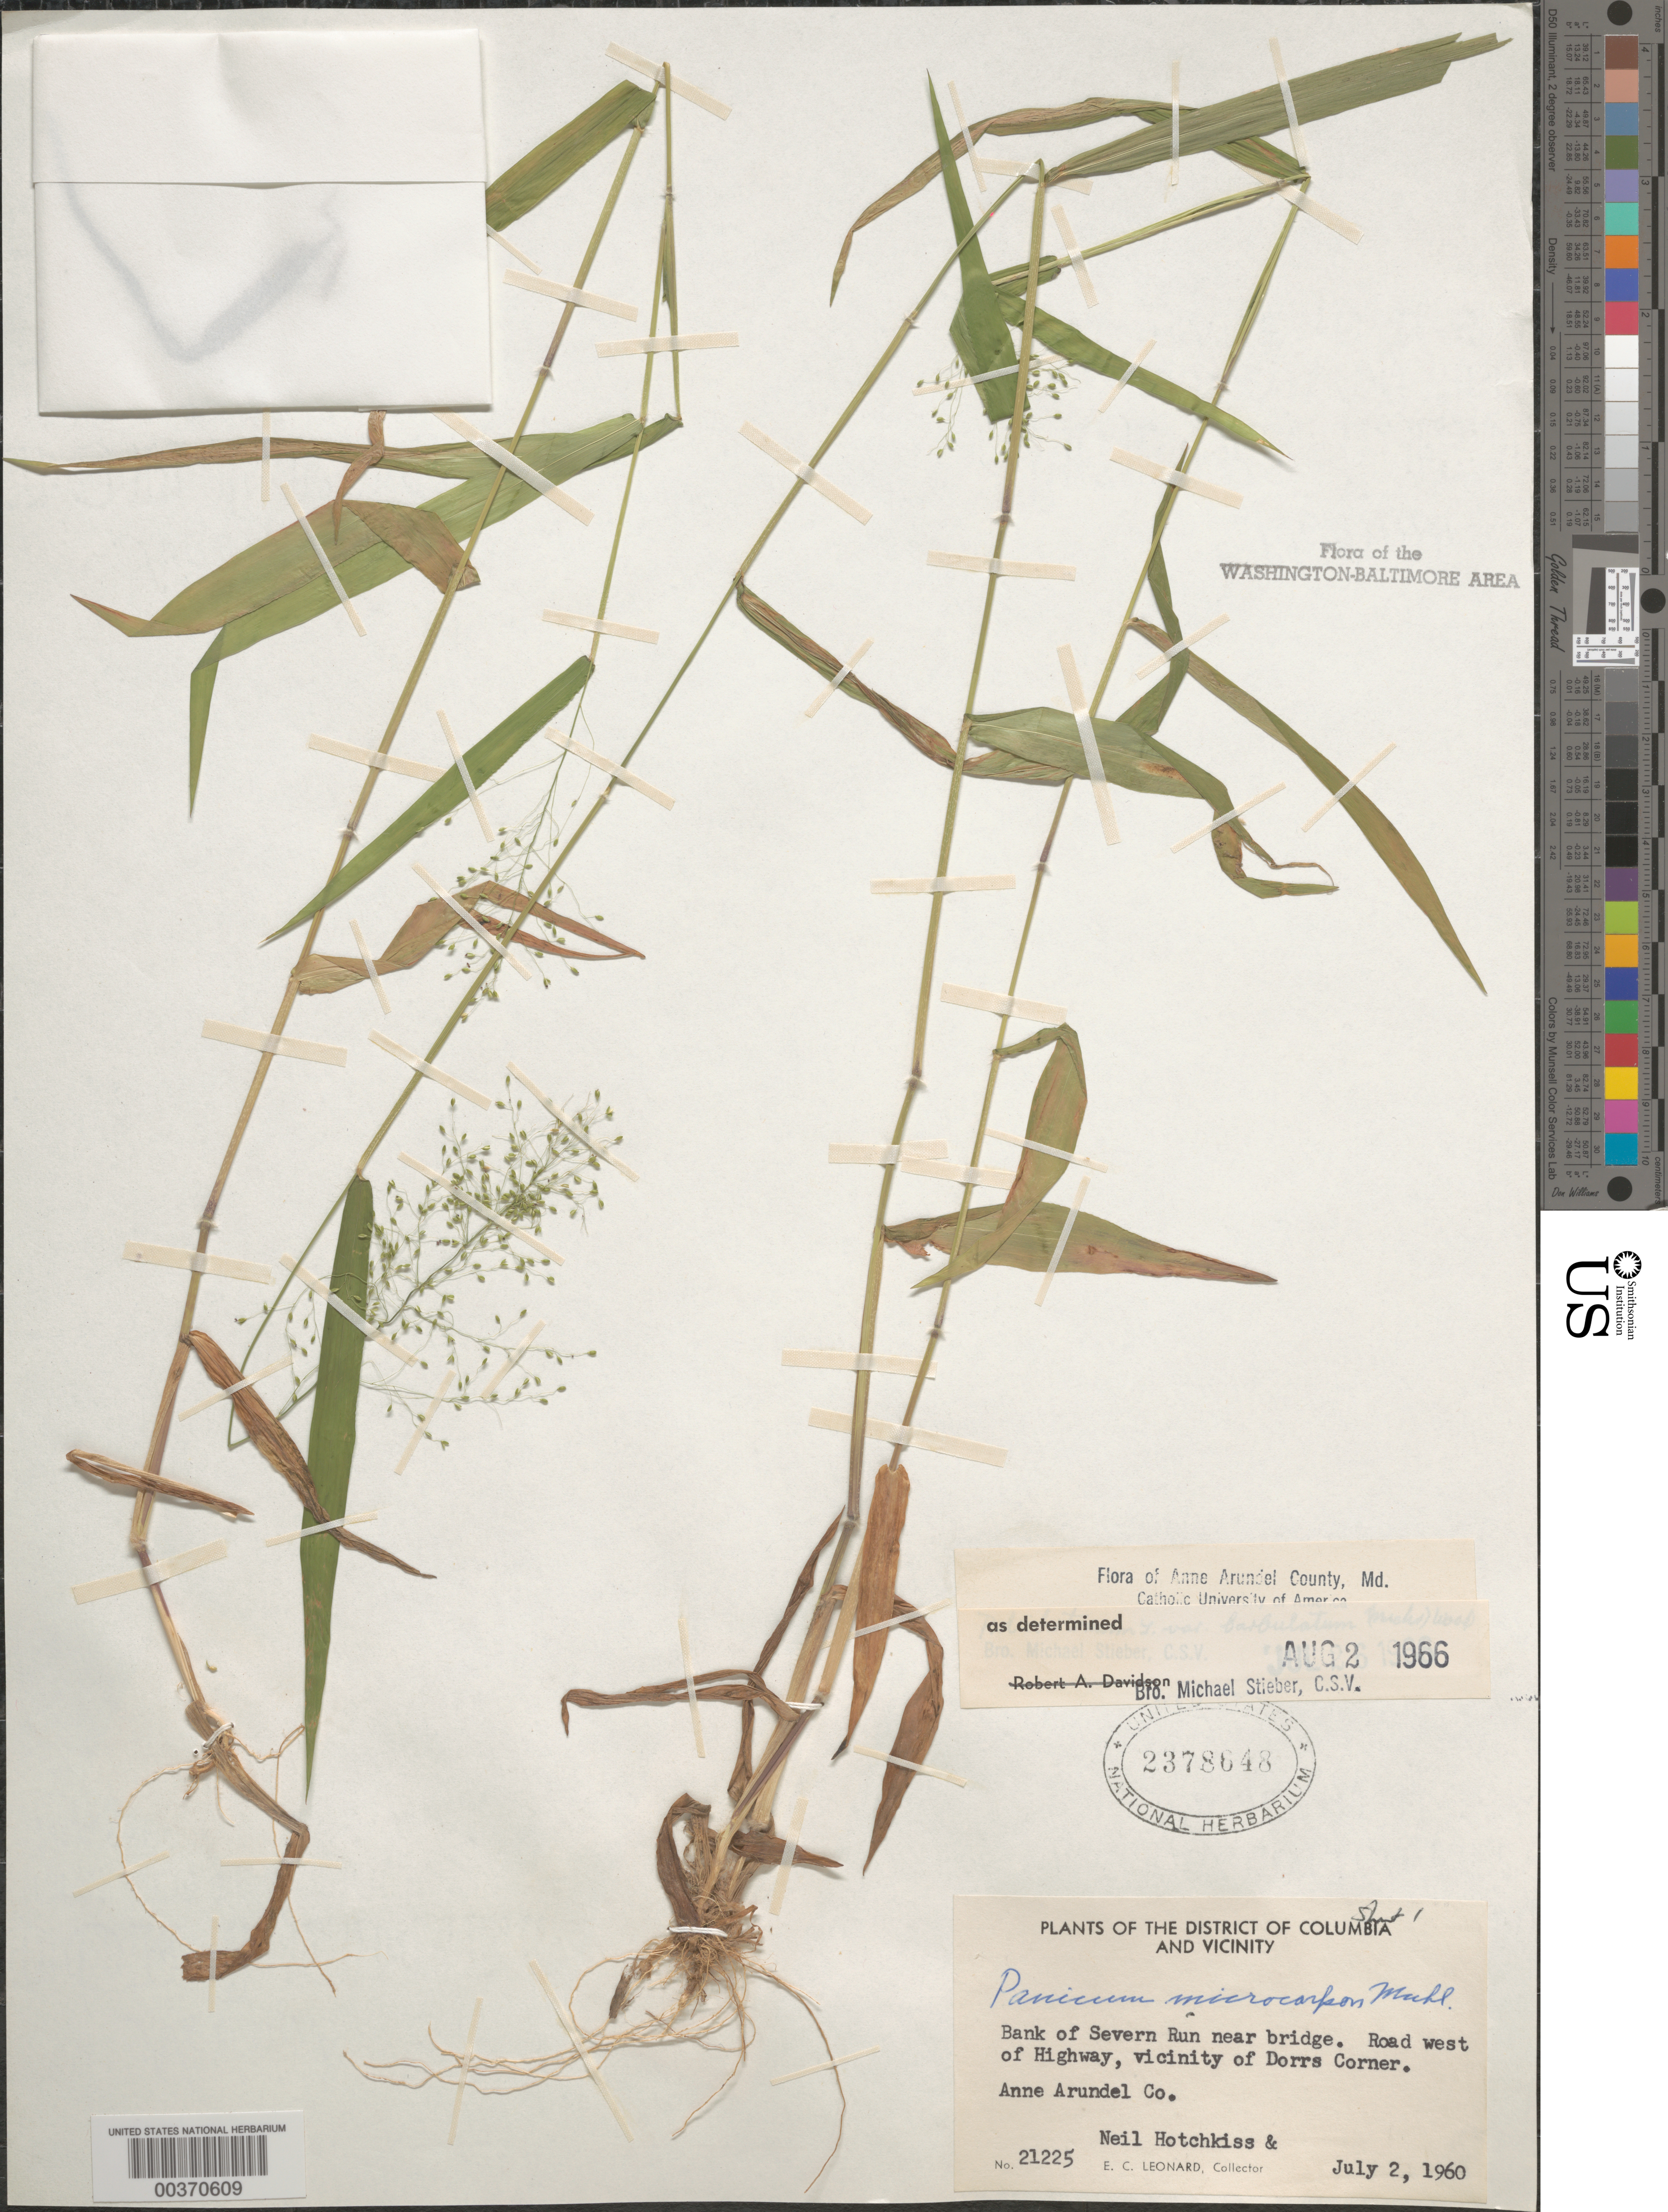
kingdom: Plantae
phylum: Tracheophyta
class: Liliopsida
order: Poales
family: Poaceae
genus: Dichanthelium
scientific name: Dichanthelium dichotomum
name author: (L.) Gould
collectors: N. Hotchkiss & E. C. Leonard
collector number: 21225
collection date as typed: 02 Jul 1960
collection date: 1960-07-02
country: United States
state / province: Maryland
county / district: Anne Arundel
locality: Severn River, Dorrs corner vicinity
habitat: Bank of run near bridge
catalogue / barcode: US 2378648